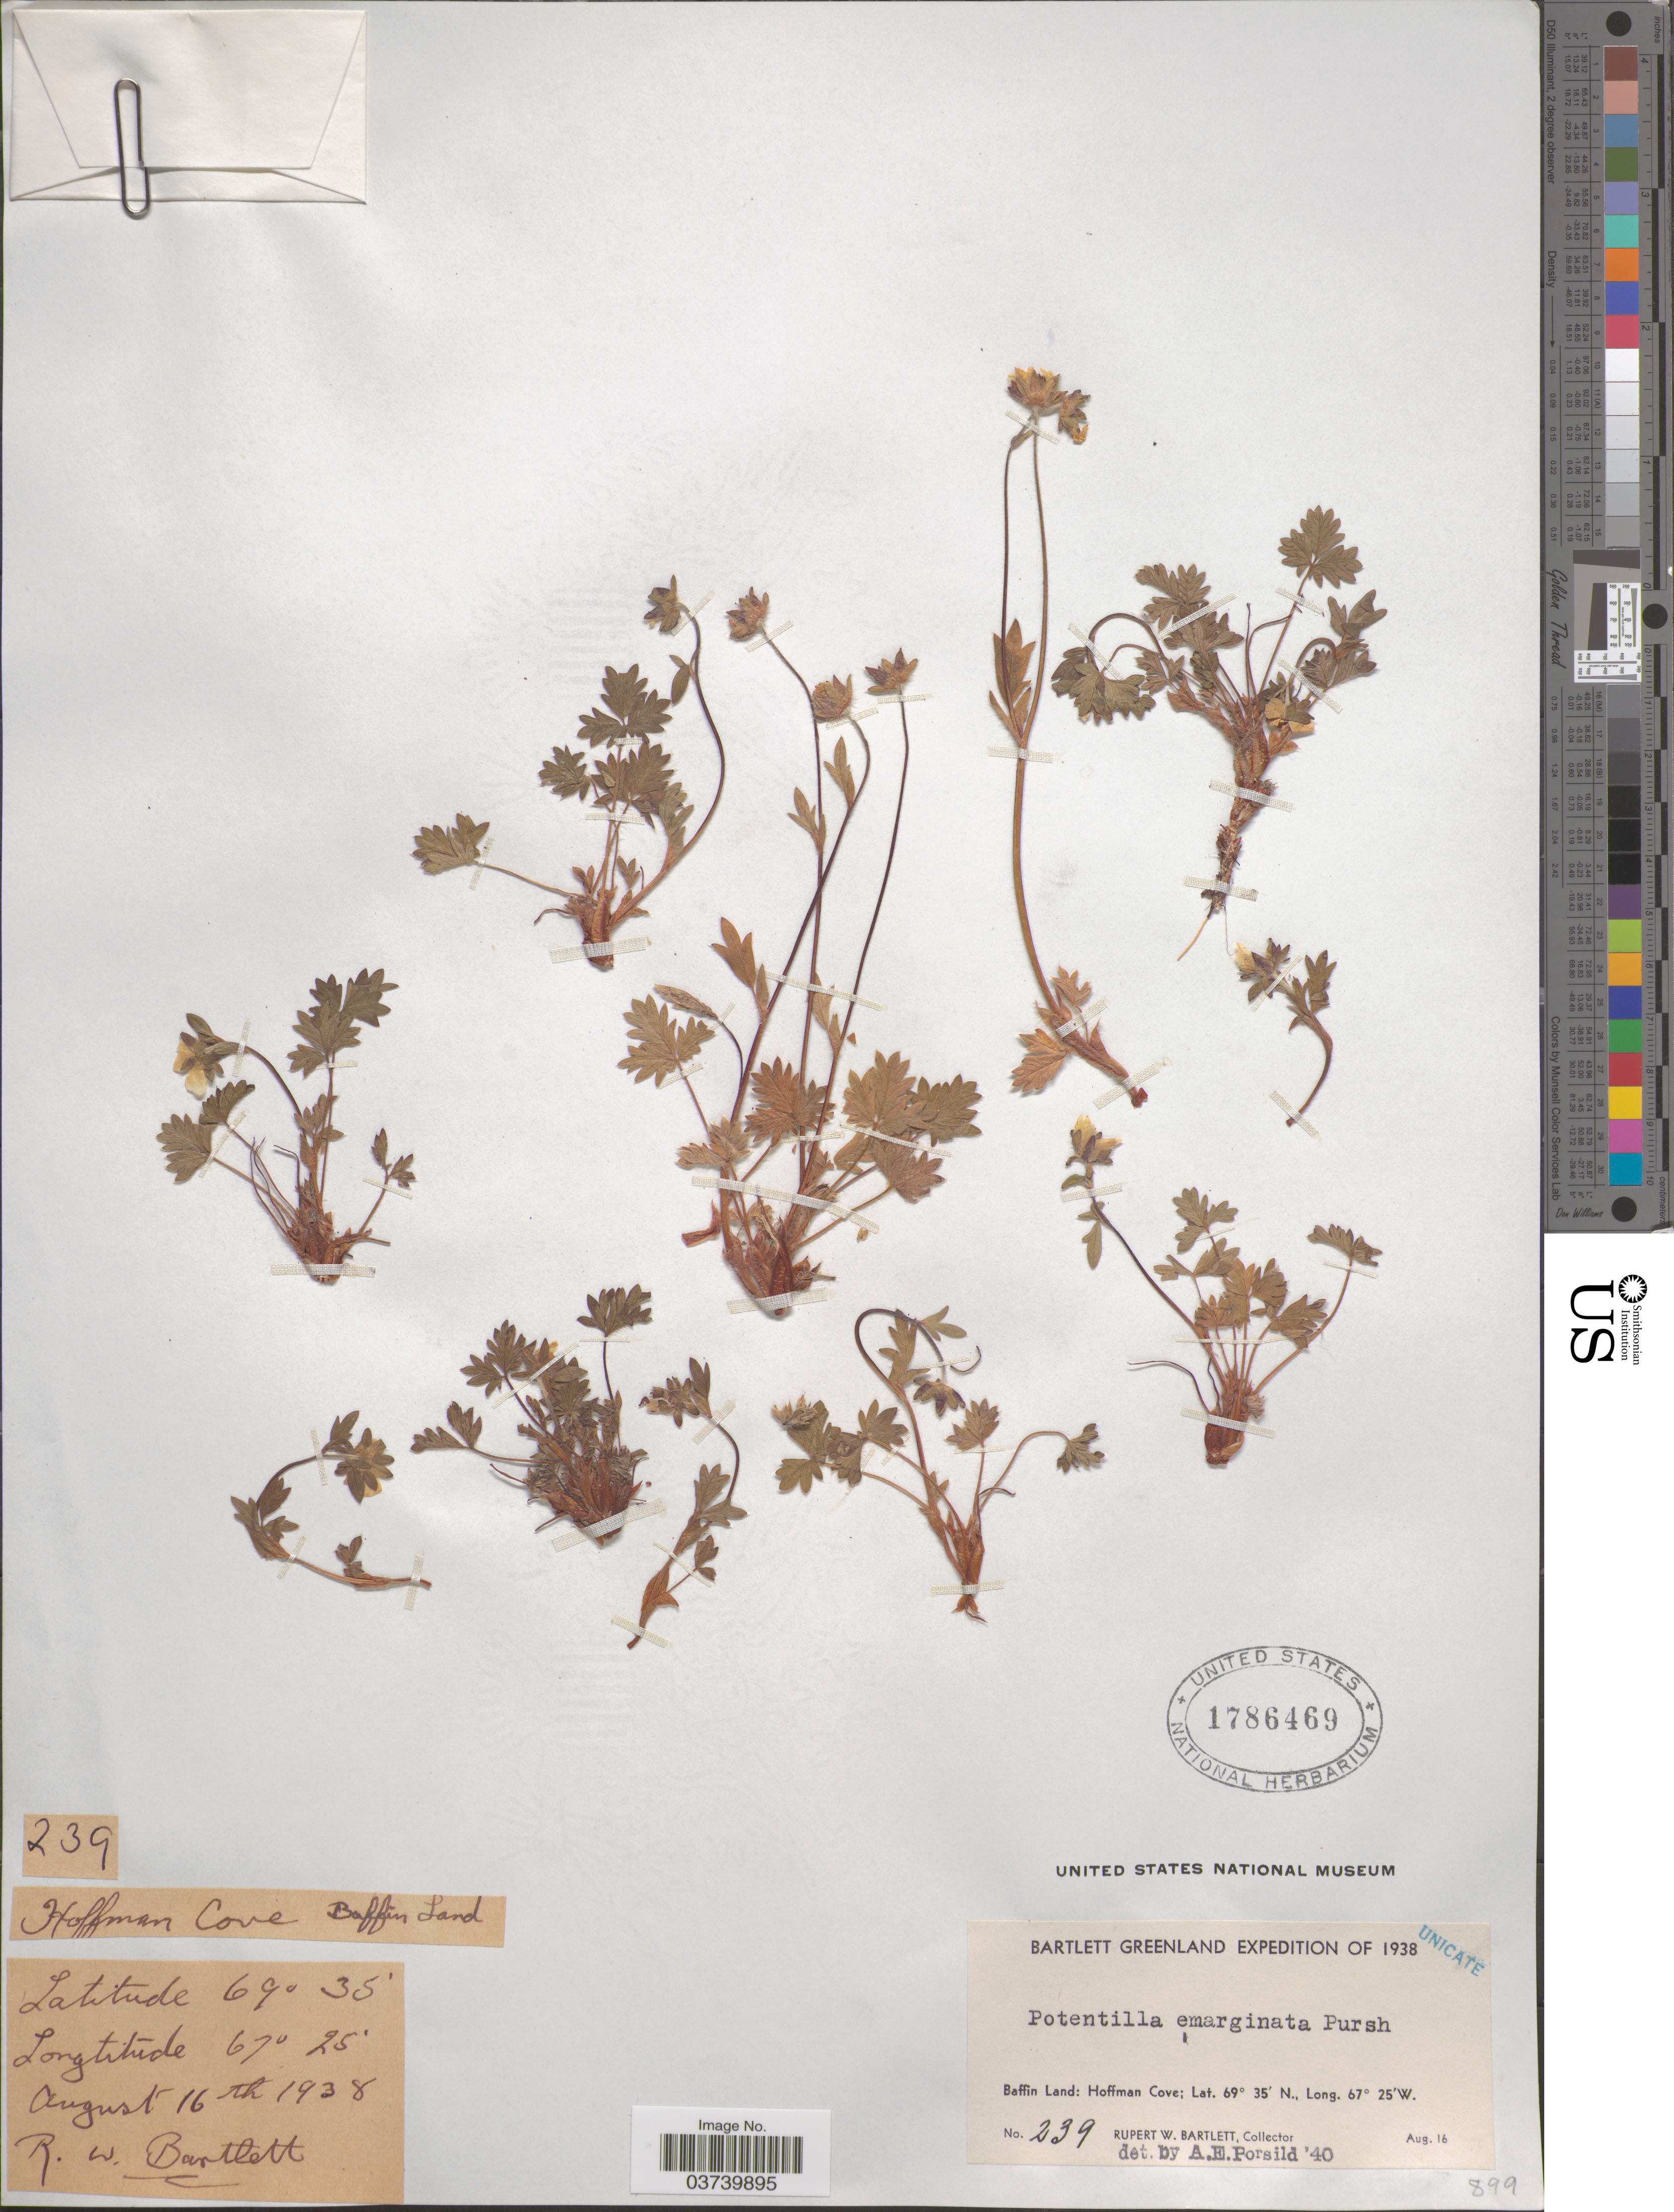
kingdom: Plantae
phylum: Tracheophyta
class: Magnoliopsida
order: Rosales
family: Rosaceae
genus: Potentilla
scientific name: Potentilla hyparctica subsp. hyparctica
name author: Malte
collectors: R. W. Bartlett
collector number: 239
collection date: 1938-08-16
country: Greenland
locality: BaffinLand: Hoffman Cove.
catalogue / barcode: US 1786469